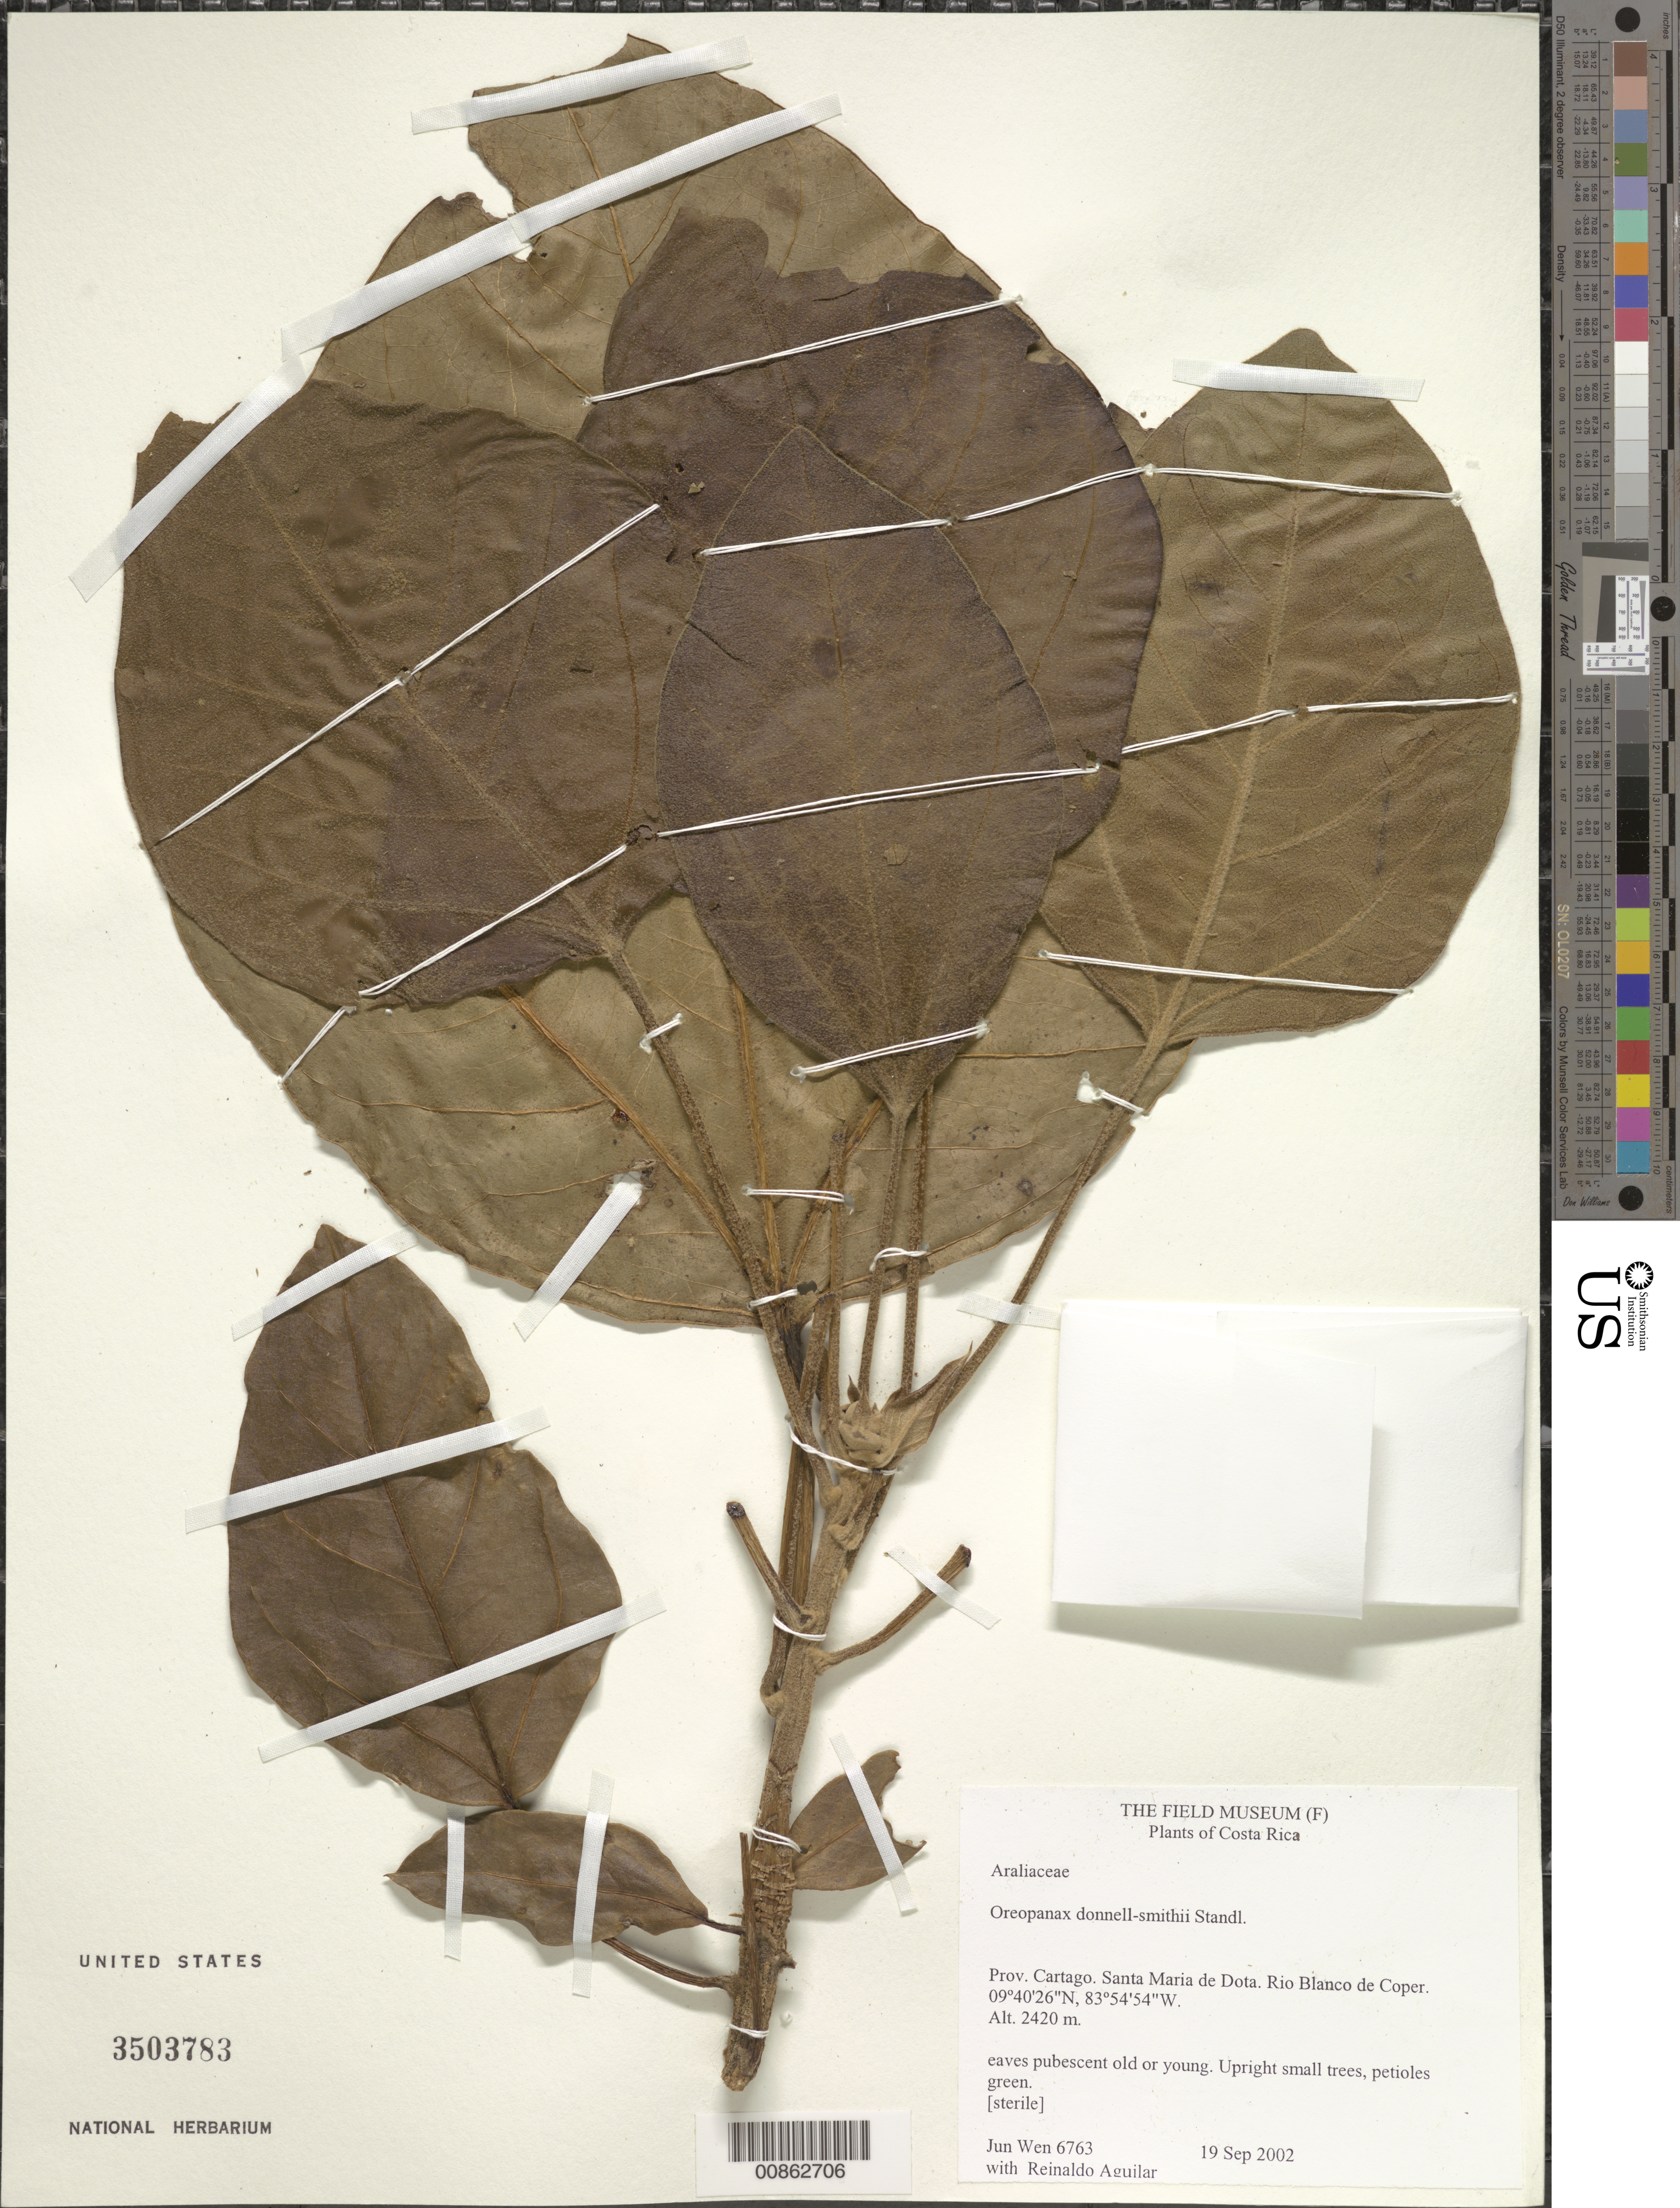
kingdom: Plantae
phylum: Tracheophyta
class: Magnoliopsida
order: Apiales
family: Araliaceae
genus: Oreopanax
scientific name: Oreopanax donnell-smithii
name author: Standl.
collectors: J. Wen & R. Aguilar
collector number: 6763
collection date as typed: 19 Sep 2002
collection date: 2002-09-19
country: Costa Rica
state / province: Cartago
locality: Santa Maria de Dota. Rio Blanco de Coper.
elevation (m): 2420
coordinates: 9 40 26 N, 83 54 54 W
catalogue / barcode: US 3503783